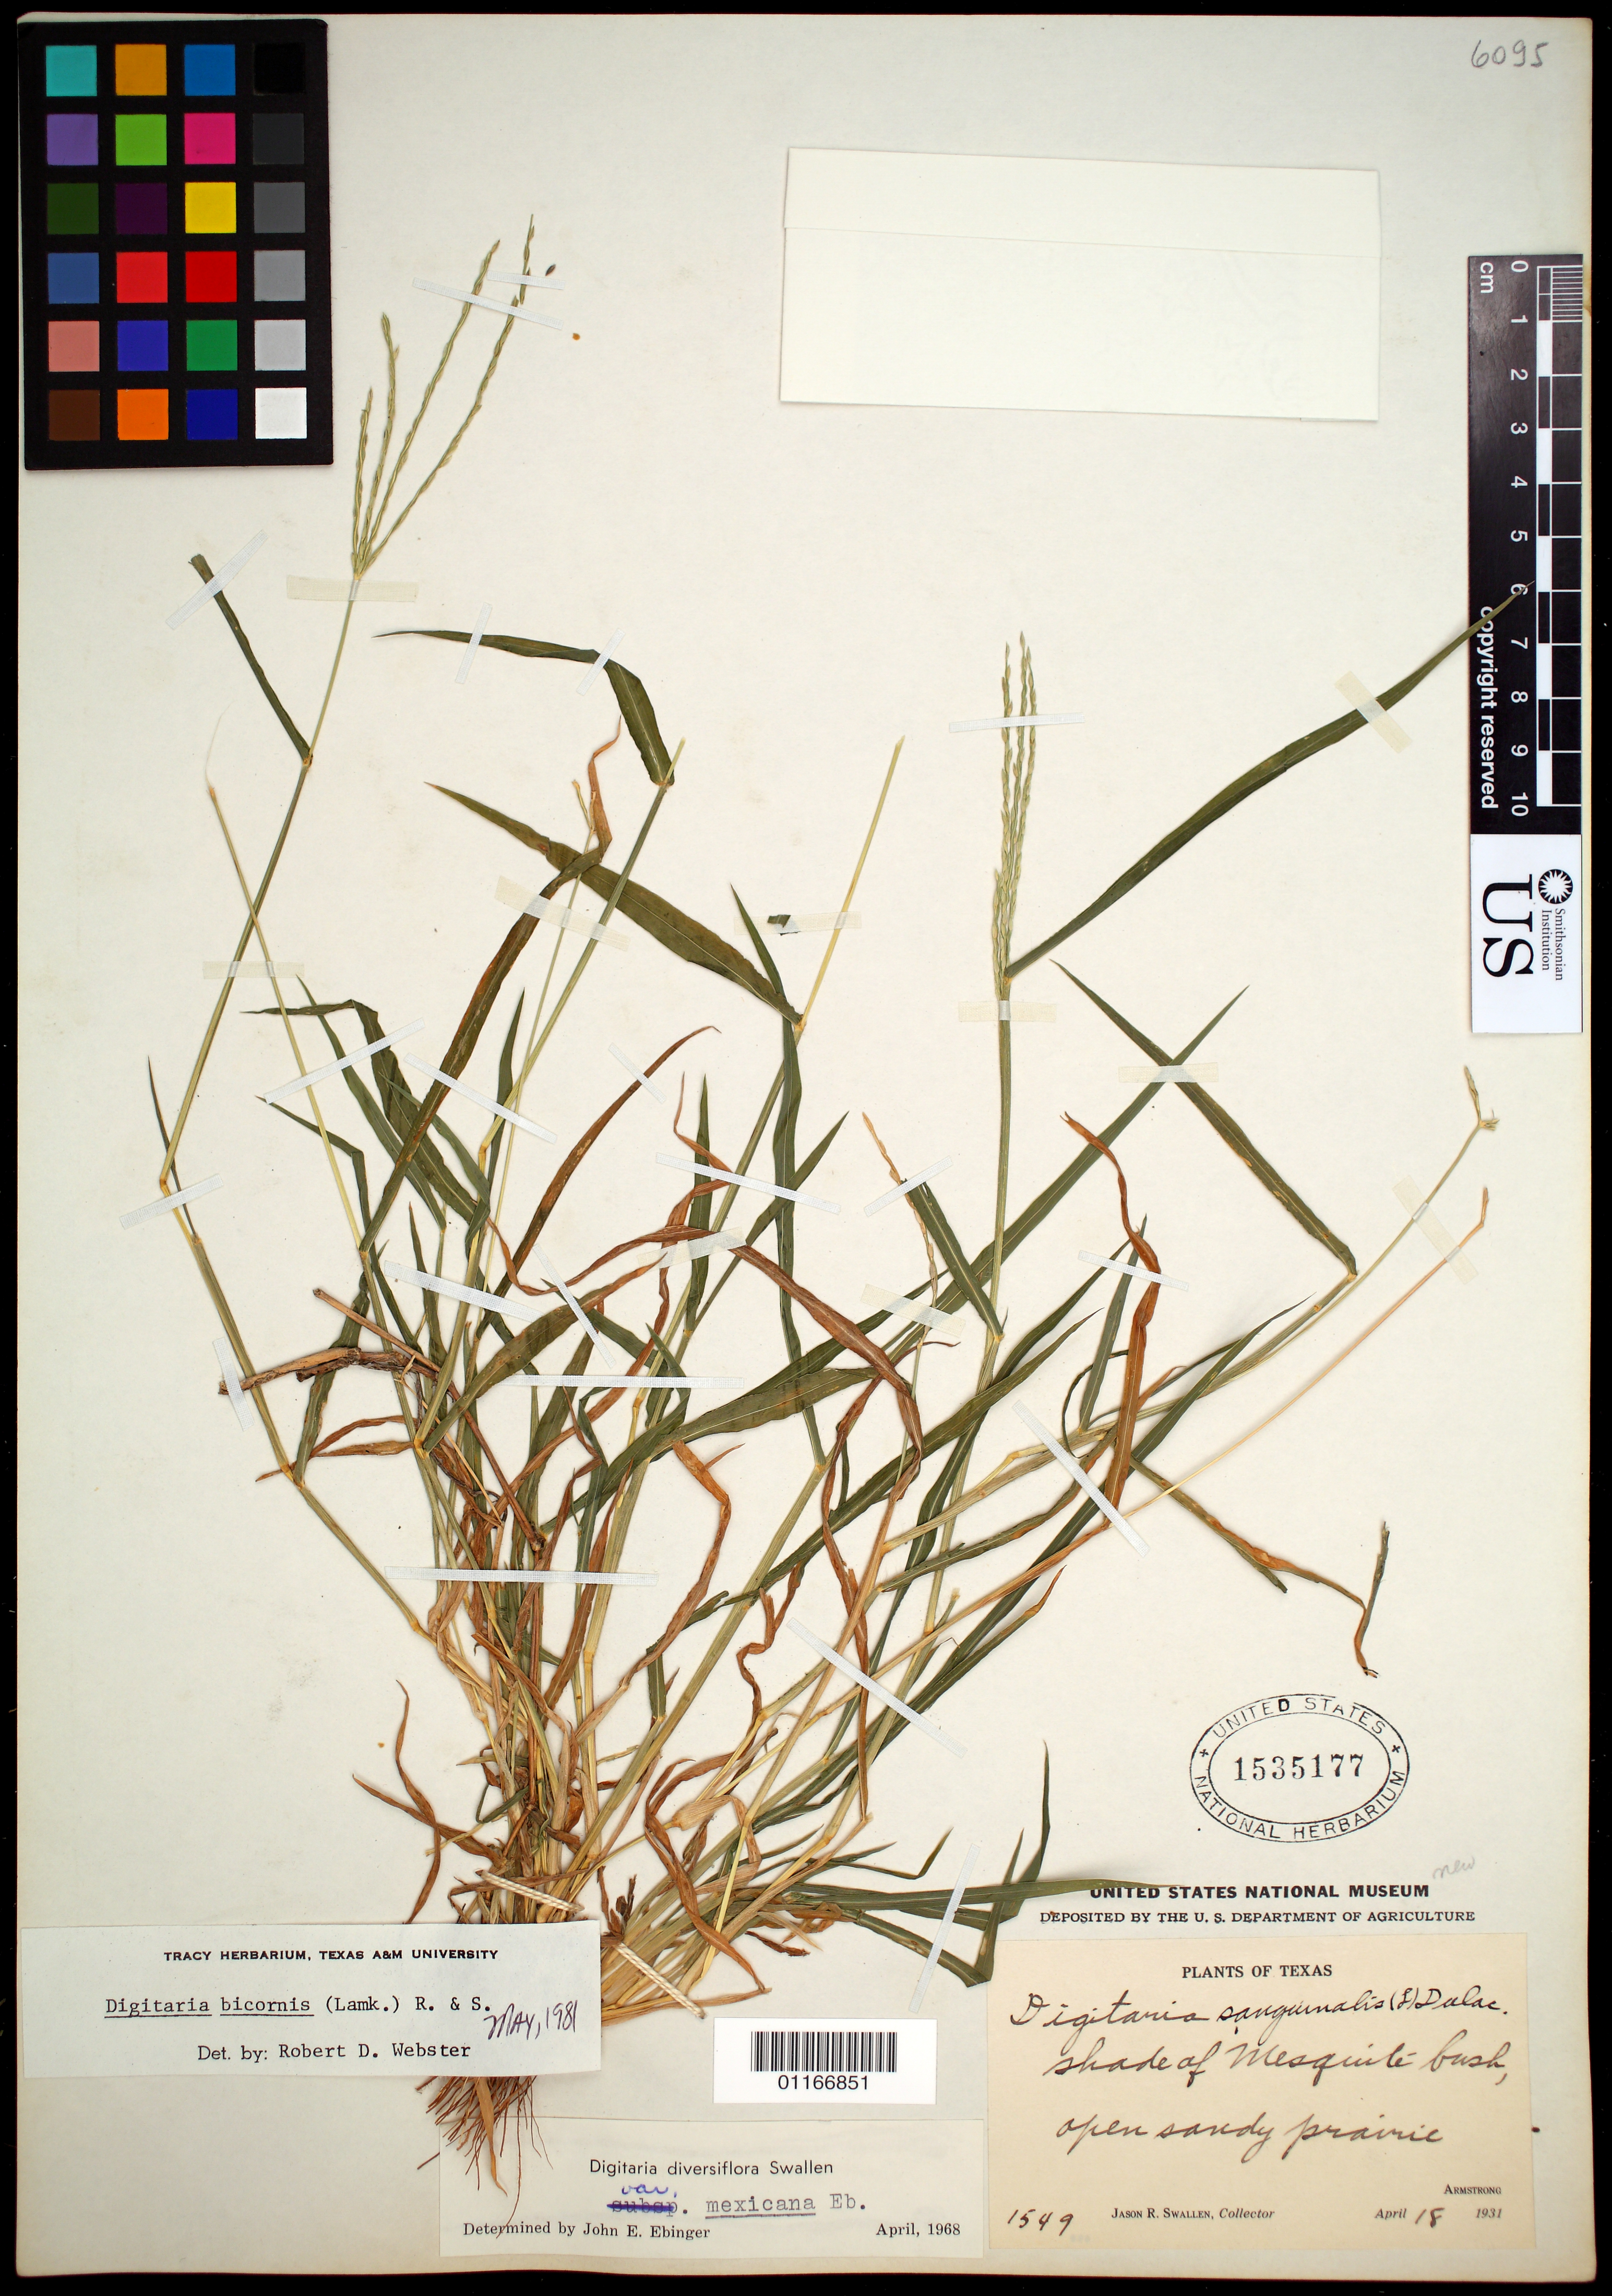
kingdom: Plantae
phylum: Tracheophyta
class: Liliopsida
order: Poales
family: Poaceae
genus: Digitaria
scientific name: Digitaria bicornis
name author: (Lam.) Roem. & Schult.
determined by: Webster, Robert D.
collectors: J. R. Swallen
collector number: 1549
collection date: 1931-04-18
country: United States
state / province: Texas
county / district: Armstrong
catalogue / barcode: US 1535177